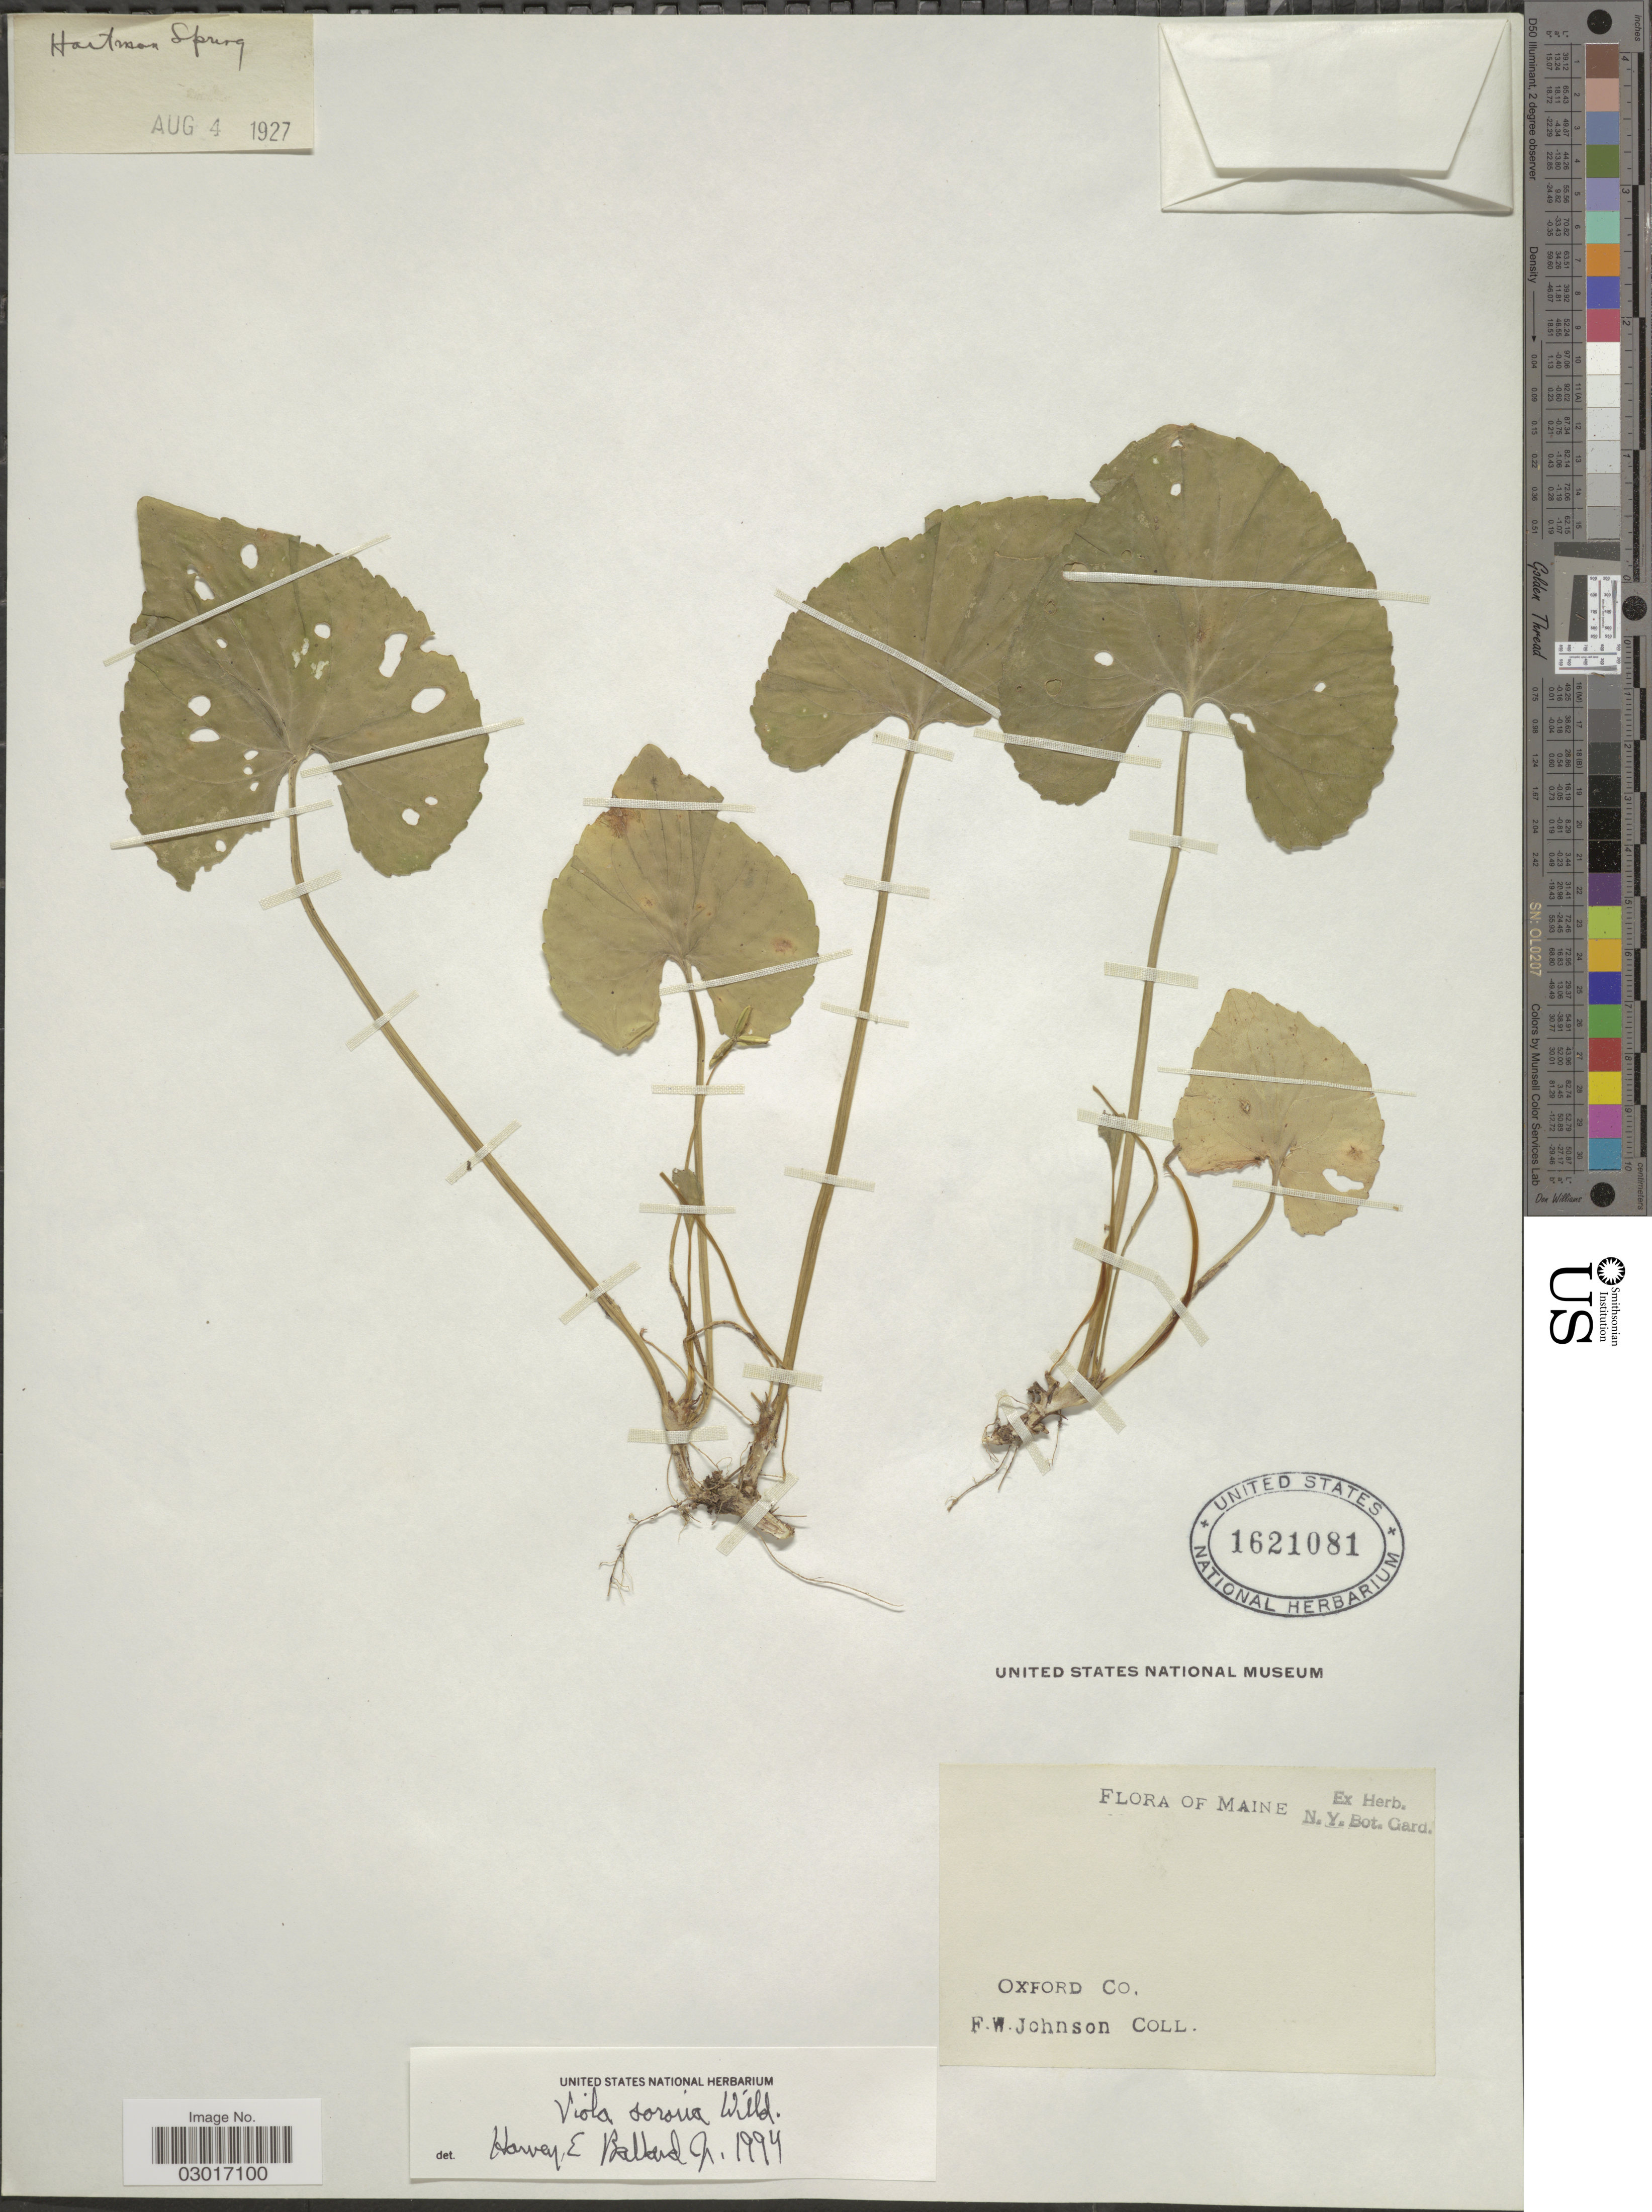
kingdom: Plantae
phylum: Tracheophyta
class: Magnoliopsida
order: Malpighiales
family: Violaceae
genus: Viola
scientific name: Viola sororia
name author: Willd.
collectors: F. W. Johnson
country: United States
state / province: Maine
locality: Oxford Co.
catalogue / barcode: US 1621081